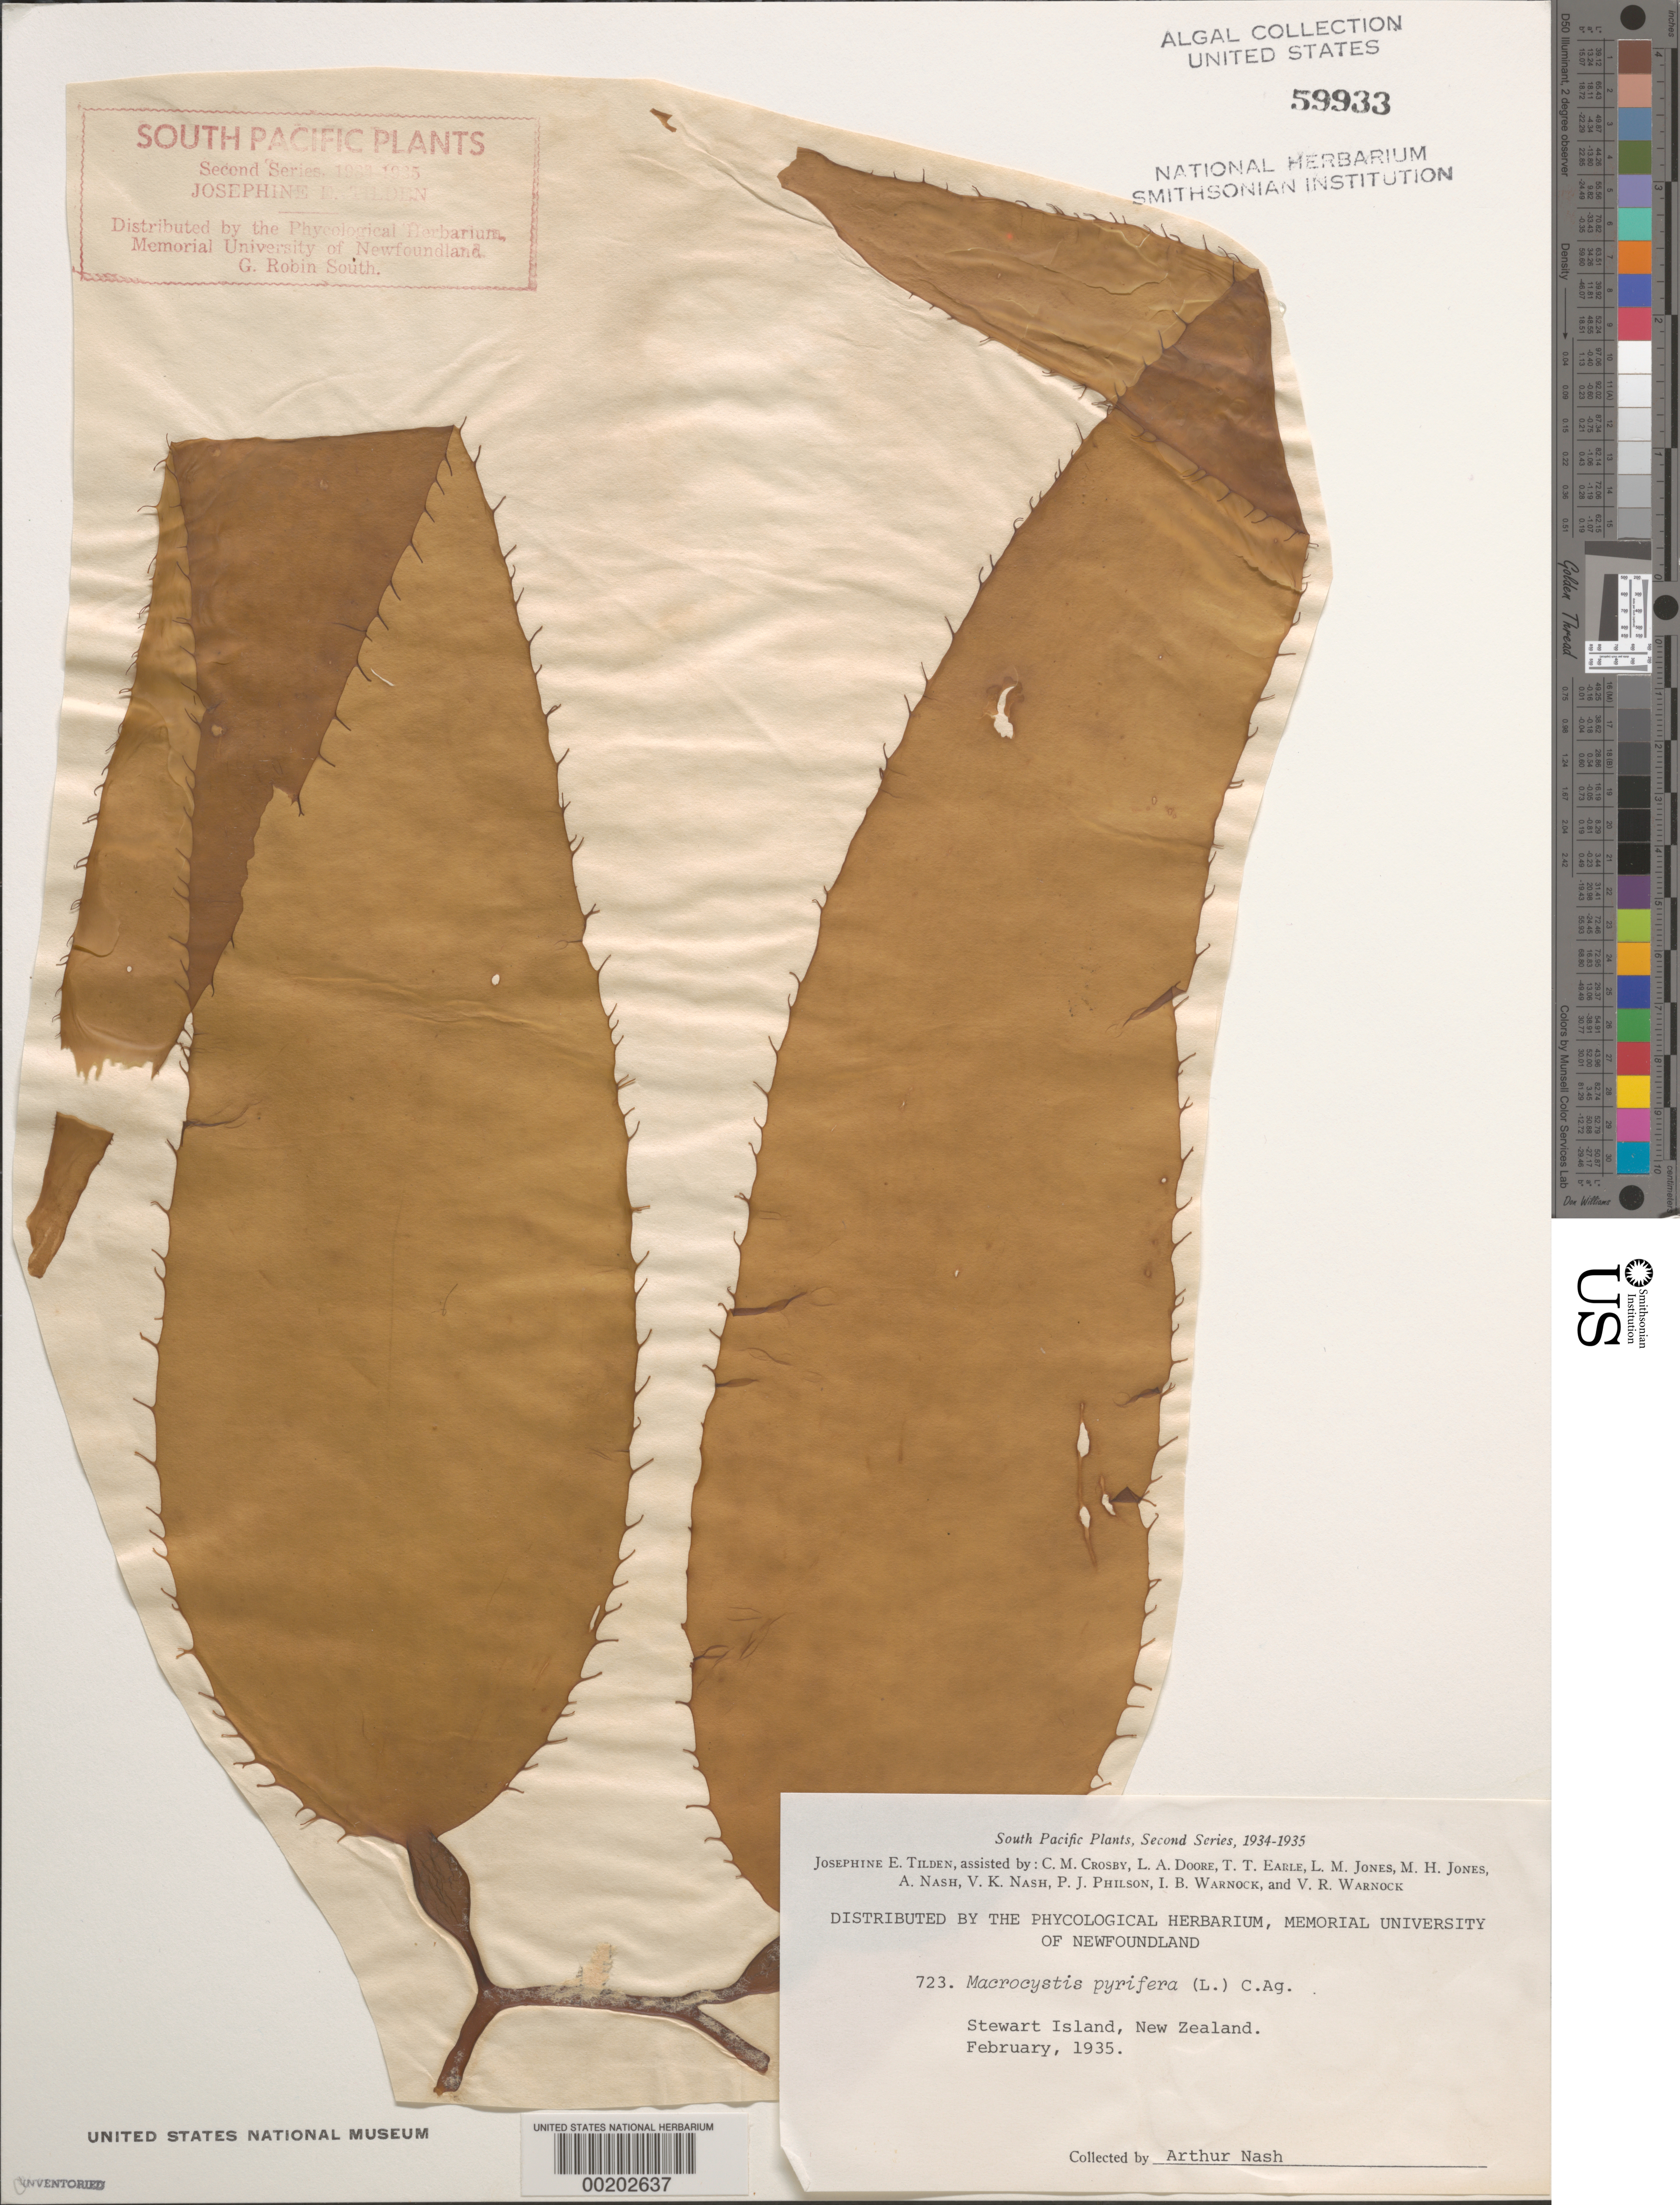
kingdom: Chromista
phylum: Ochrophyta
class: Phaeophyceae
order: Laminariales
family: Laminariaceae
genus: Macrocystis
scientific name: Macrocystis pyrifera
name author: (L.) C. Agardh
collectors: A. Nash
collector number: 723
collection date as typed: Feb 1935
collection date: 1935-02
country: New Zealand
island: Stewart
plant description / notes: Tilden, South Pacific Plants, Second Series, 1934-1935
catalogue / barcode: US 59933